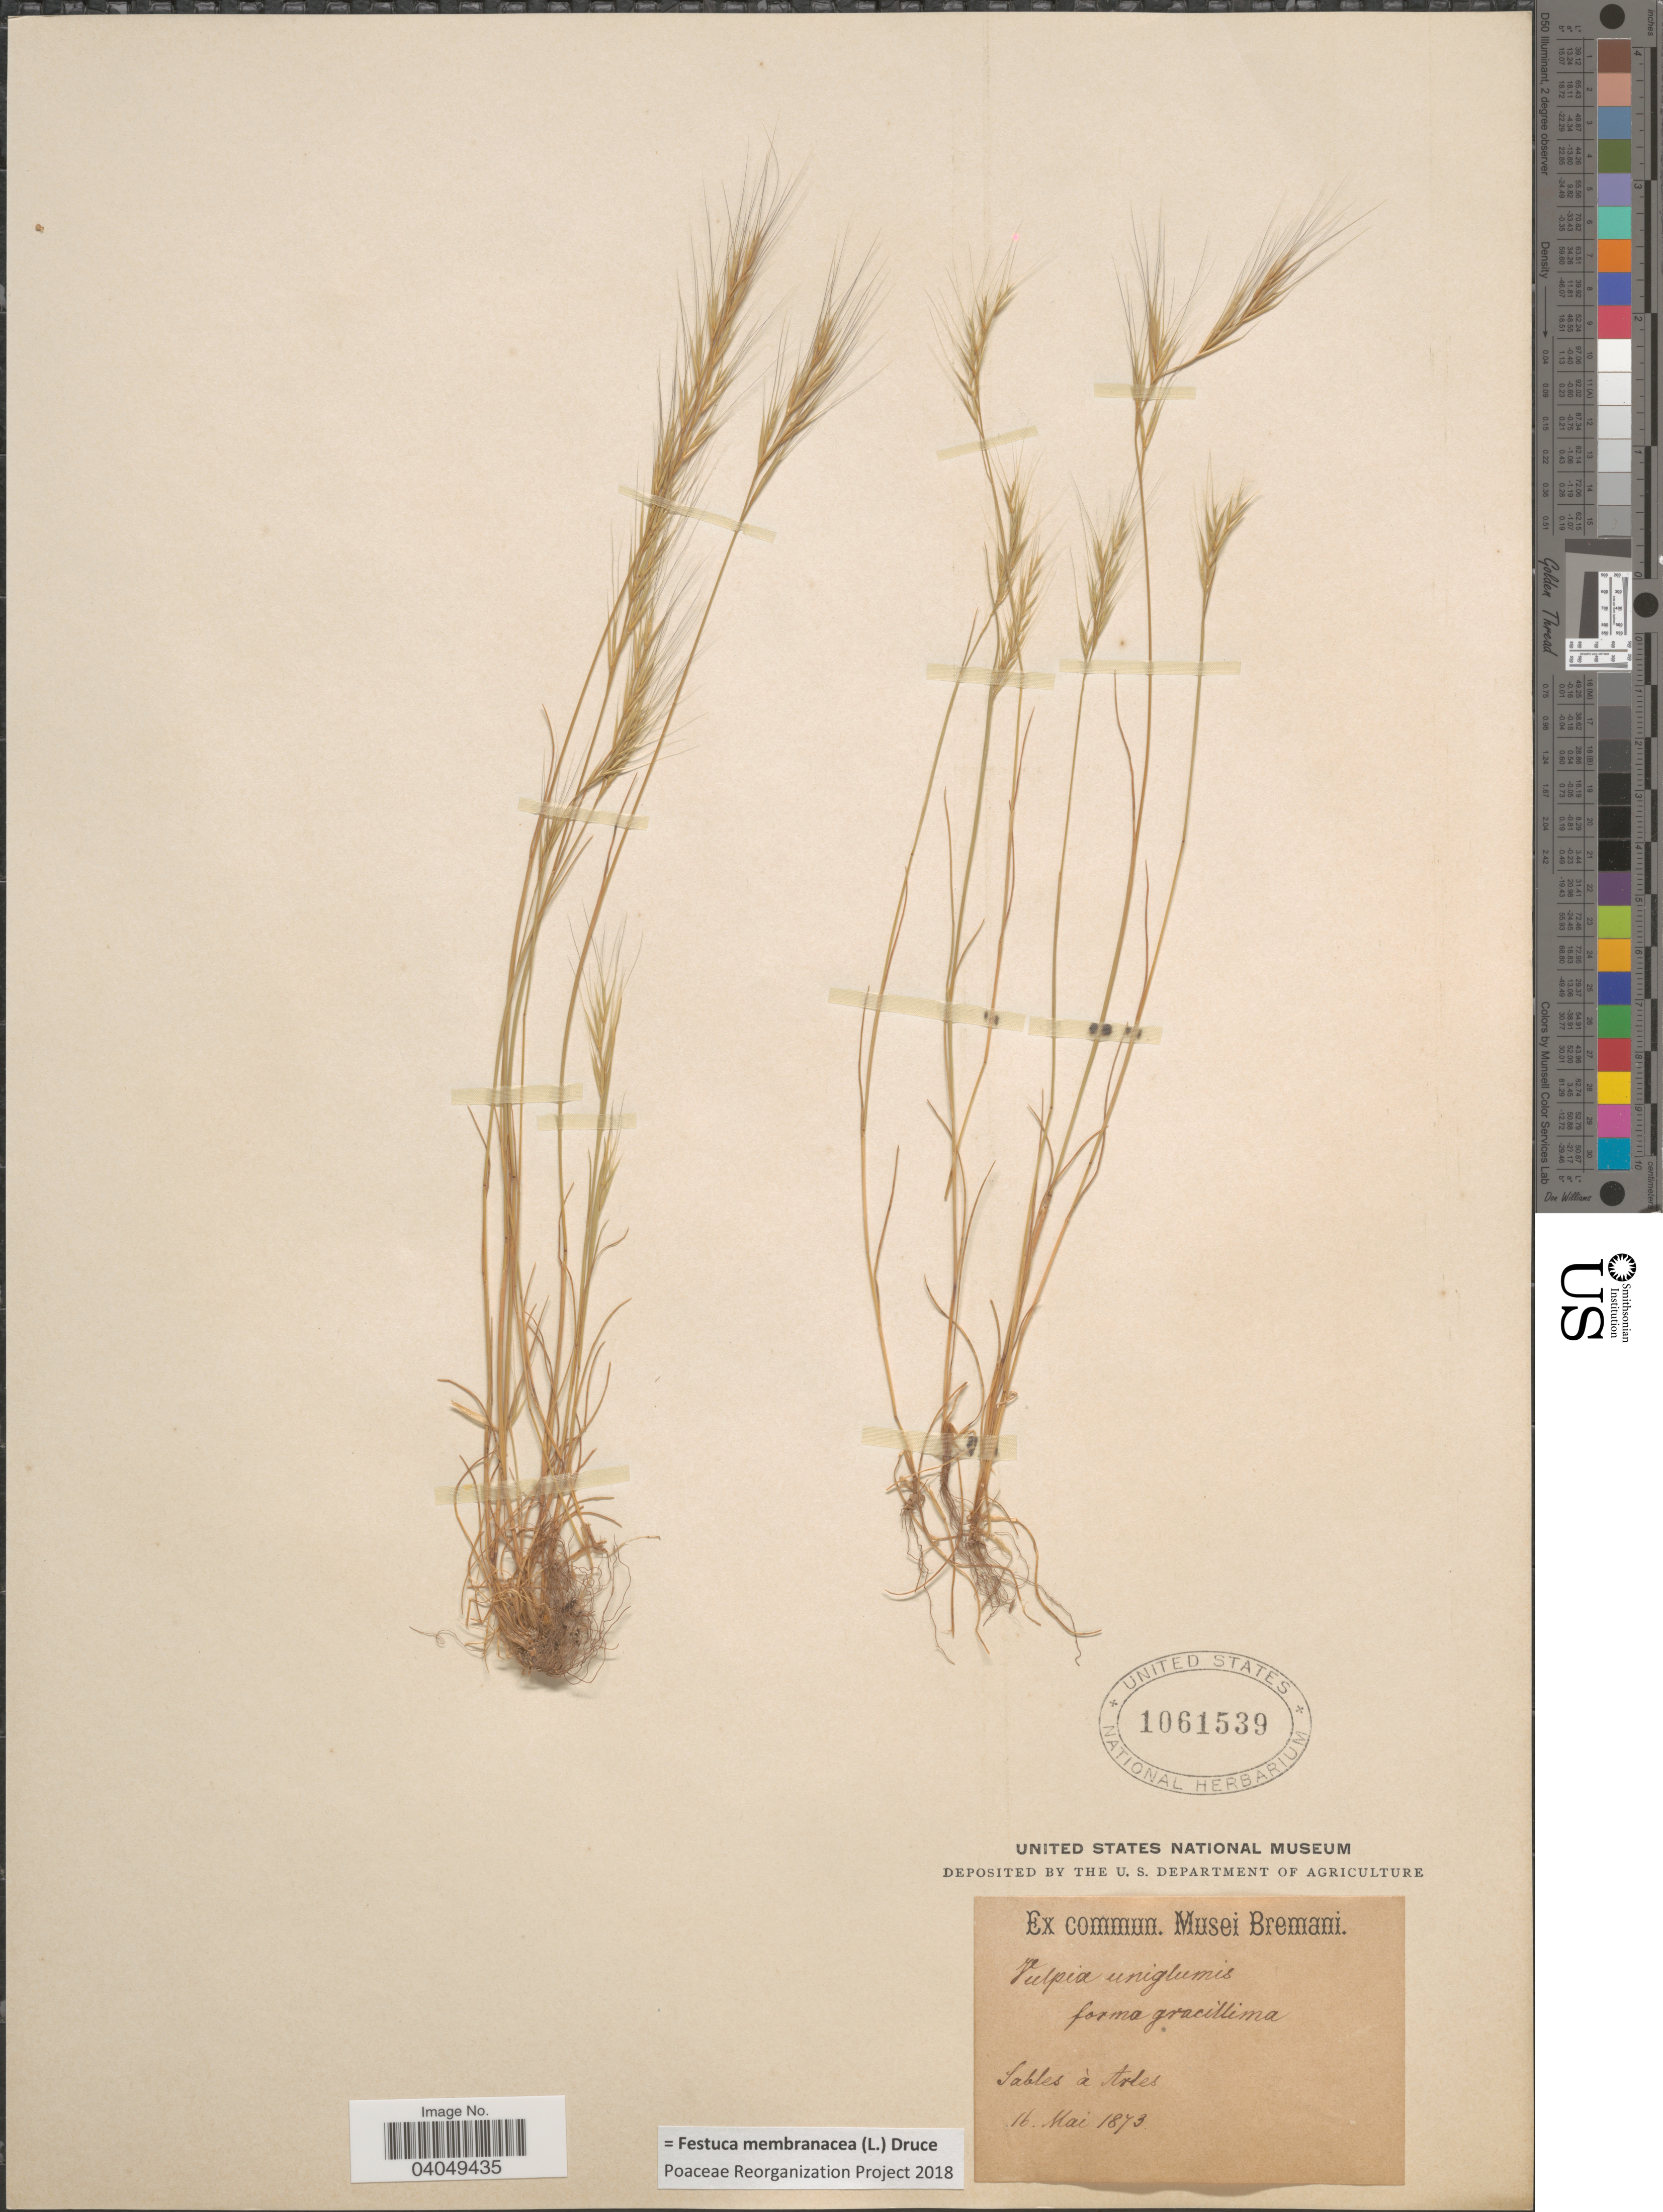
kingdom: Plantae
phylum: Tracheophyta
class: Liliopsida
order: Poales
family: Poaceae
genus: Festuca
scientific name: Festuca membranacea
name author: Kit.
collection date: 1873-05-16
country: France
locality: Sables à Arles.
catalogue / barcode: US 1061539